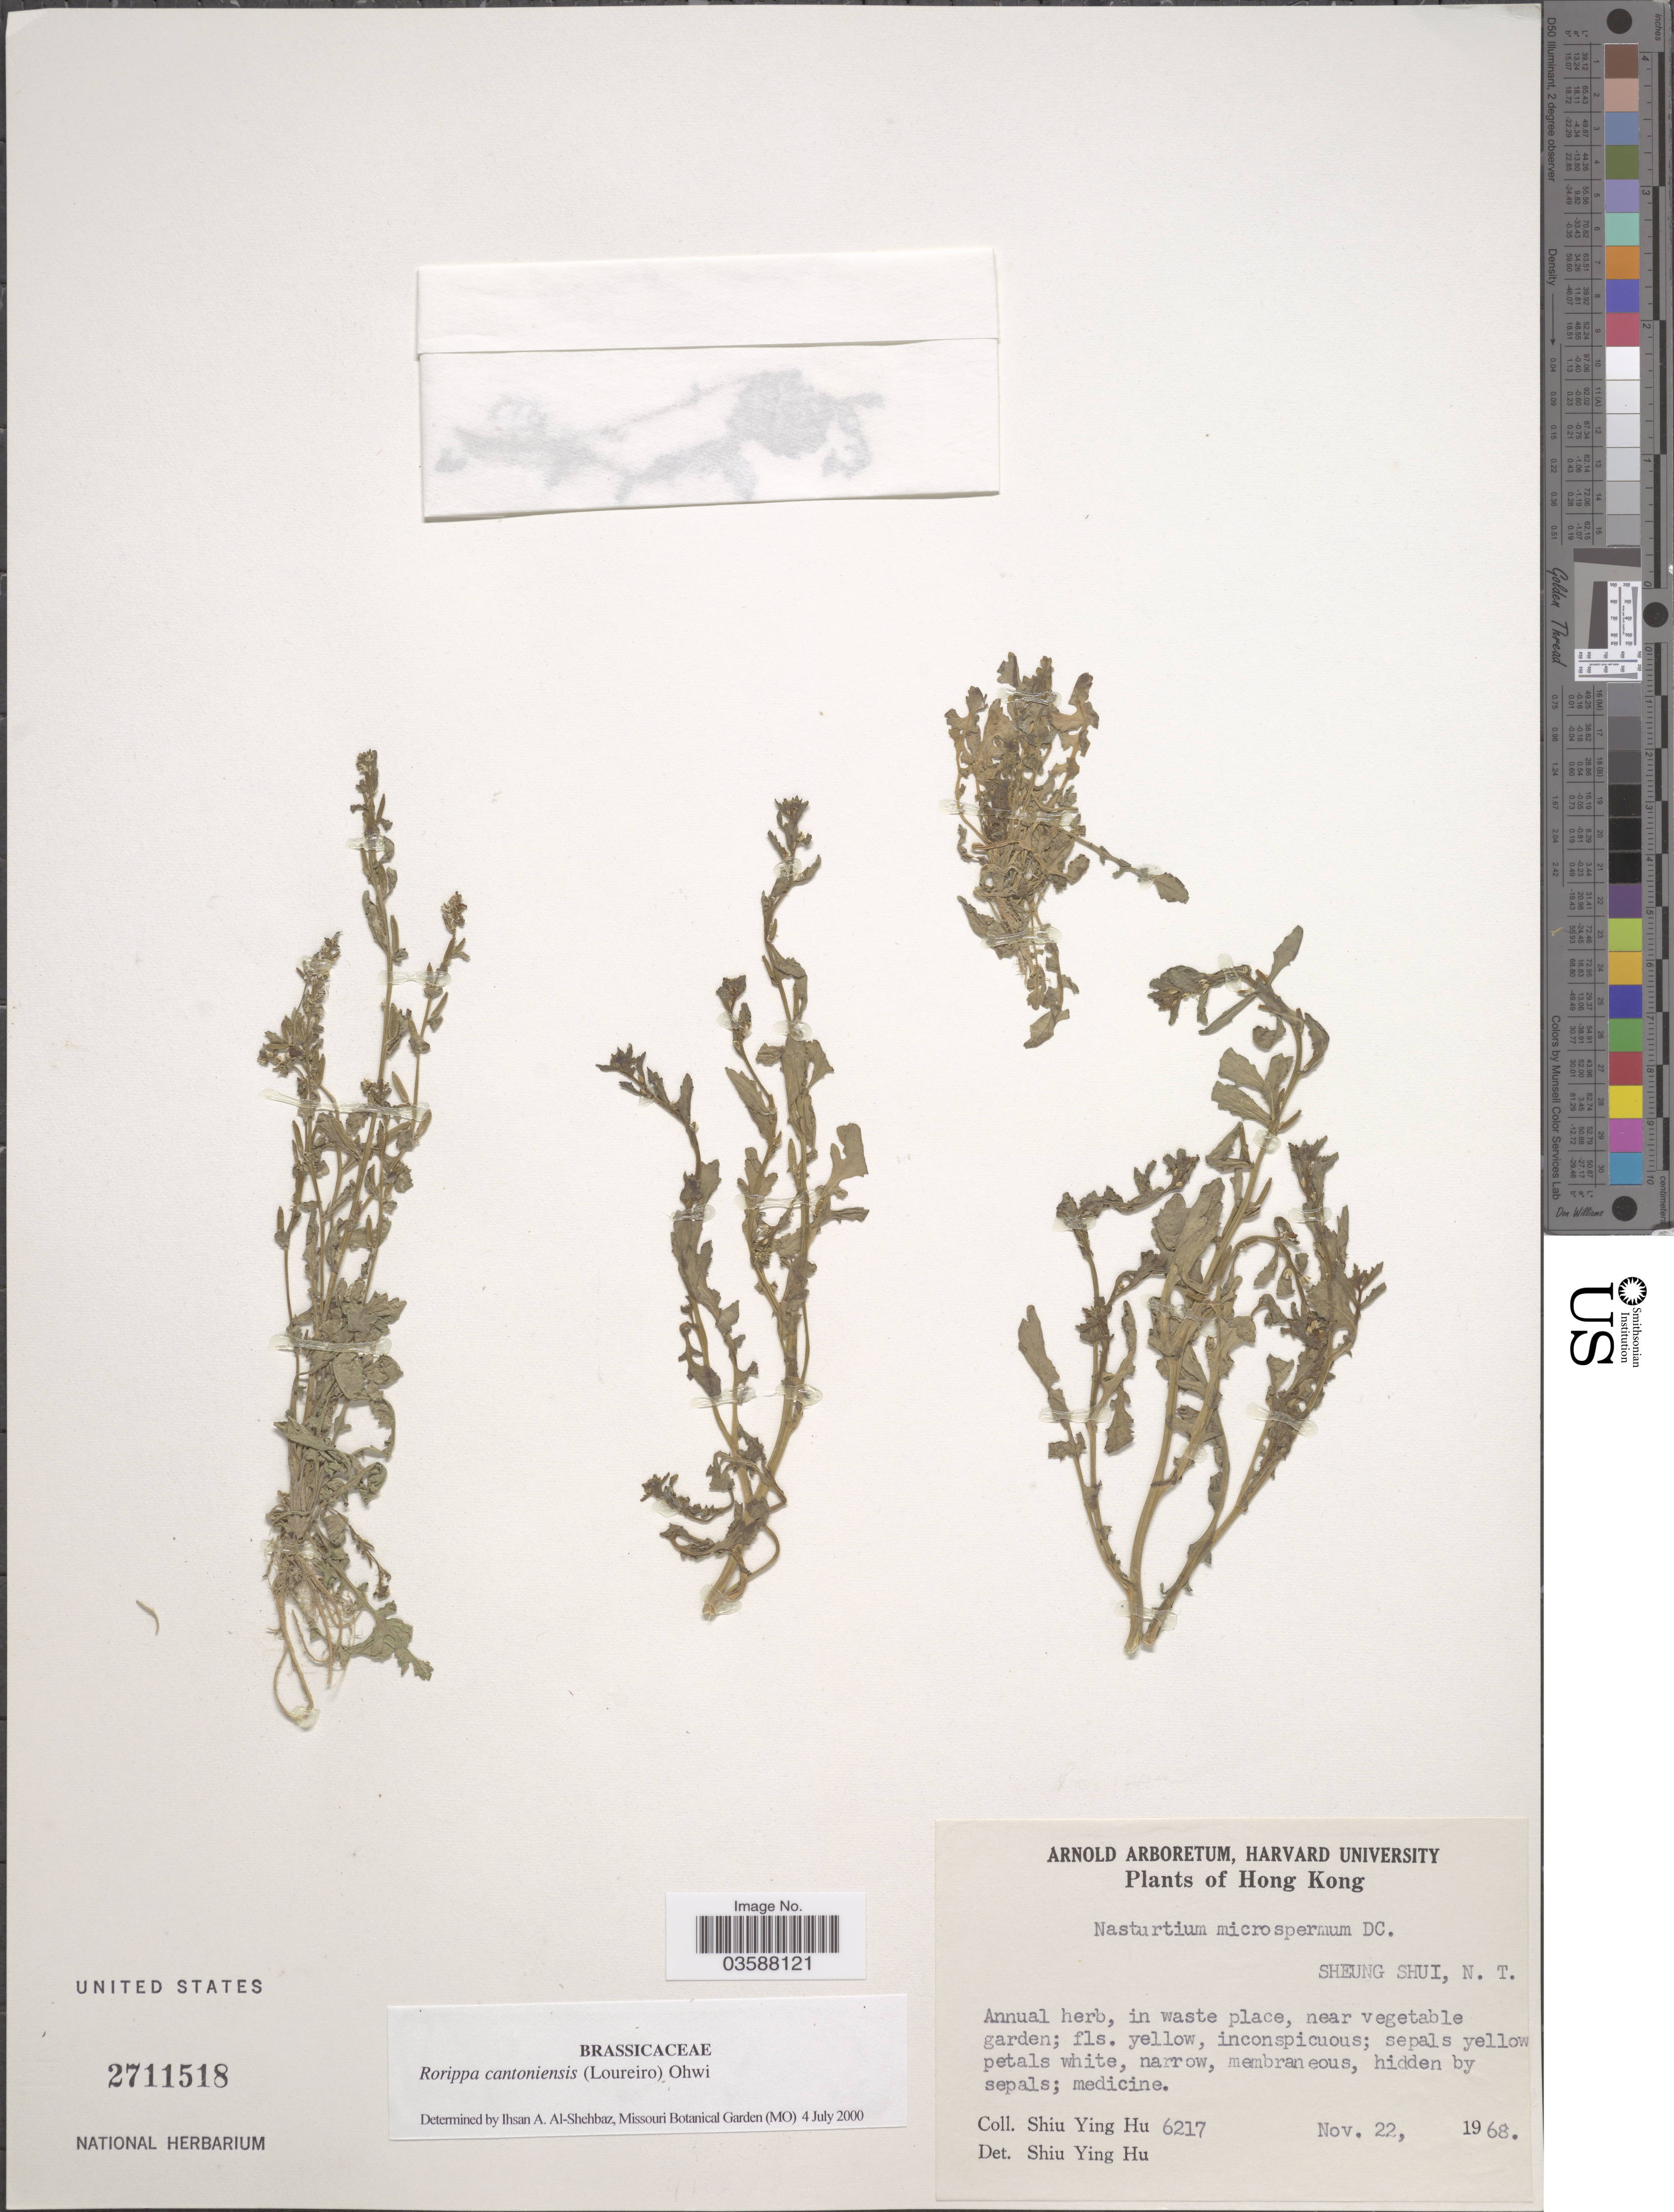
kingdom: Plantae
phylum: Tracheophyta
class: Magnoliopsida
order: Brassicales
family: Brassicaceae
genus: Rorippa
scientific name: Rorippa cantoniensis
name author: (Lour.) Ohwi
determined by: Al-Shehbaz, I. A., (MO), Missouri Botanical Garden (UNITED STATES)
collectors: S. Y. Hu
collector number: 6217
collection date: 1968-11-22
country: China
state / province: Hong Kong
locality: Sheung Shui, N. T.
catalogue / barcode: US 2711518